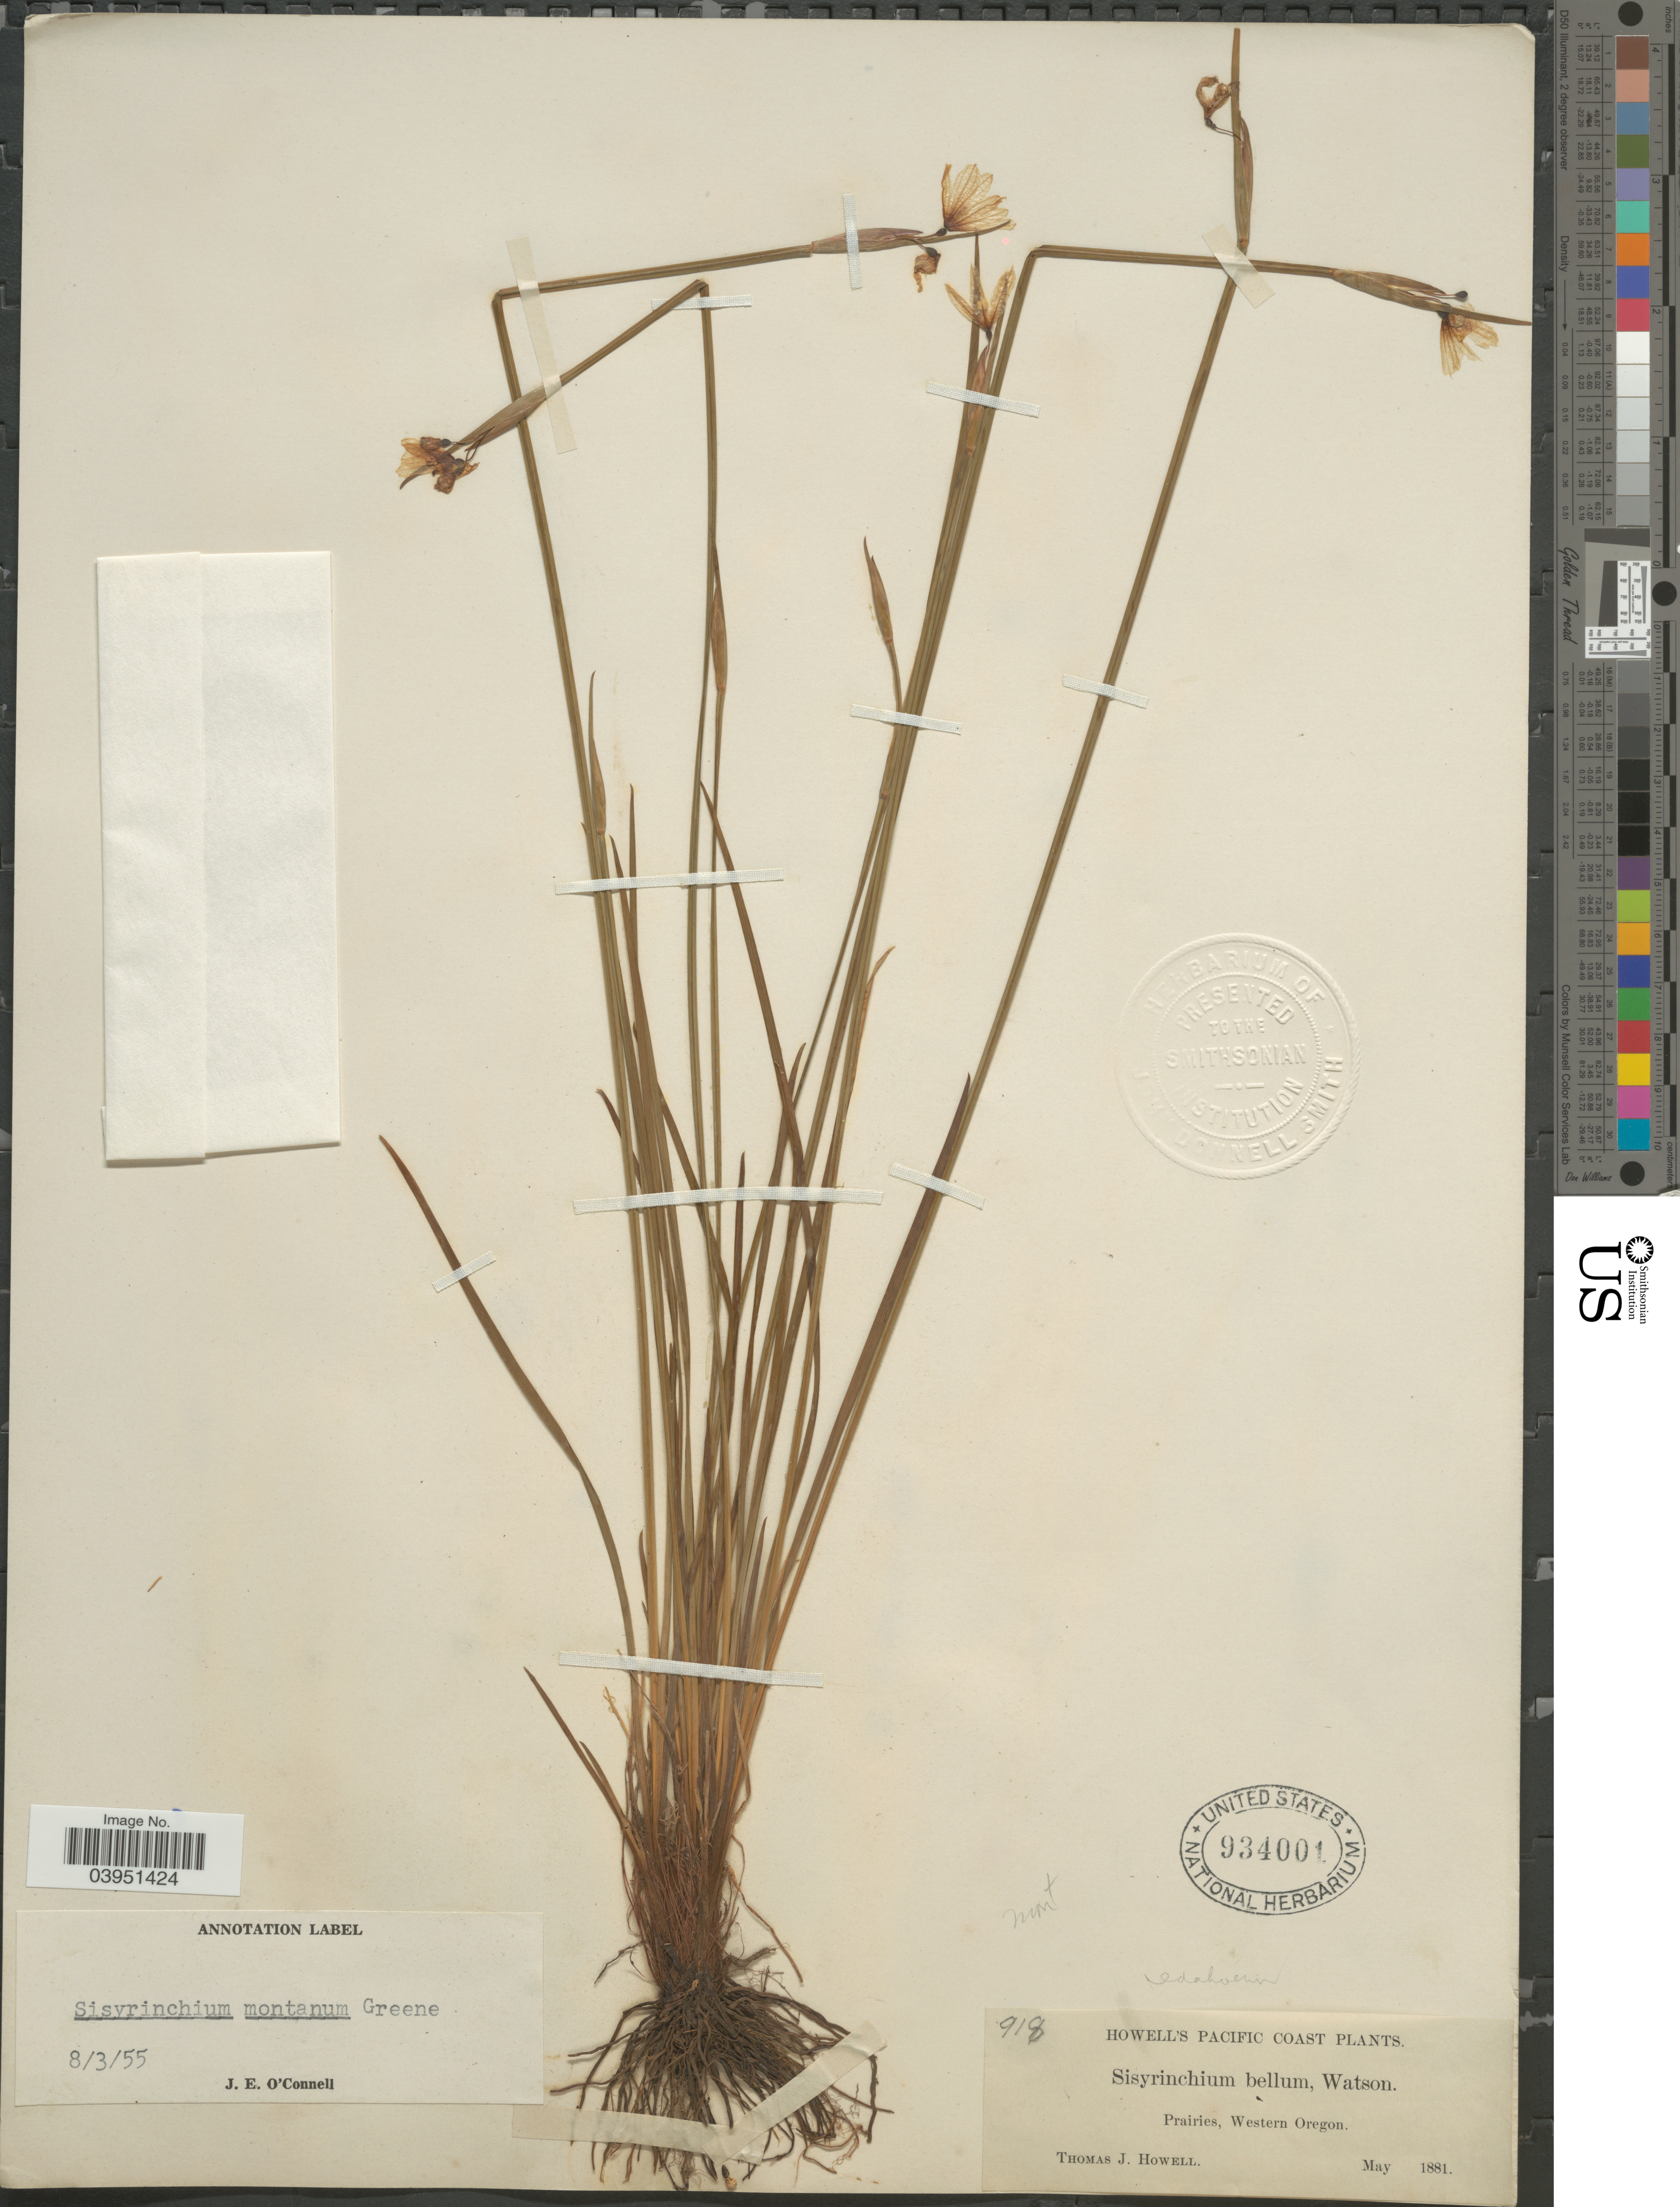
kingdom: Plantae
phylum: Tracheophyta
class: Liliopsida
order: Asparagales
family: Iridaceae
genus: Sisyrinchium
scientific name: Sisyrinchium montanum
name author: Greene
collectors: T. J. Howell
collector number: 918*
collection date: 1881-05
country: United States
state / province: Oregon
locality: Pacific Coast. Prairies, Western Oregon.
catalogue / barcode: US 934001